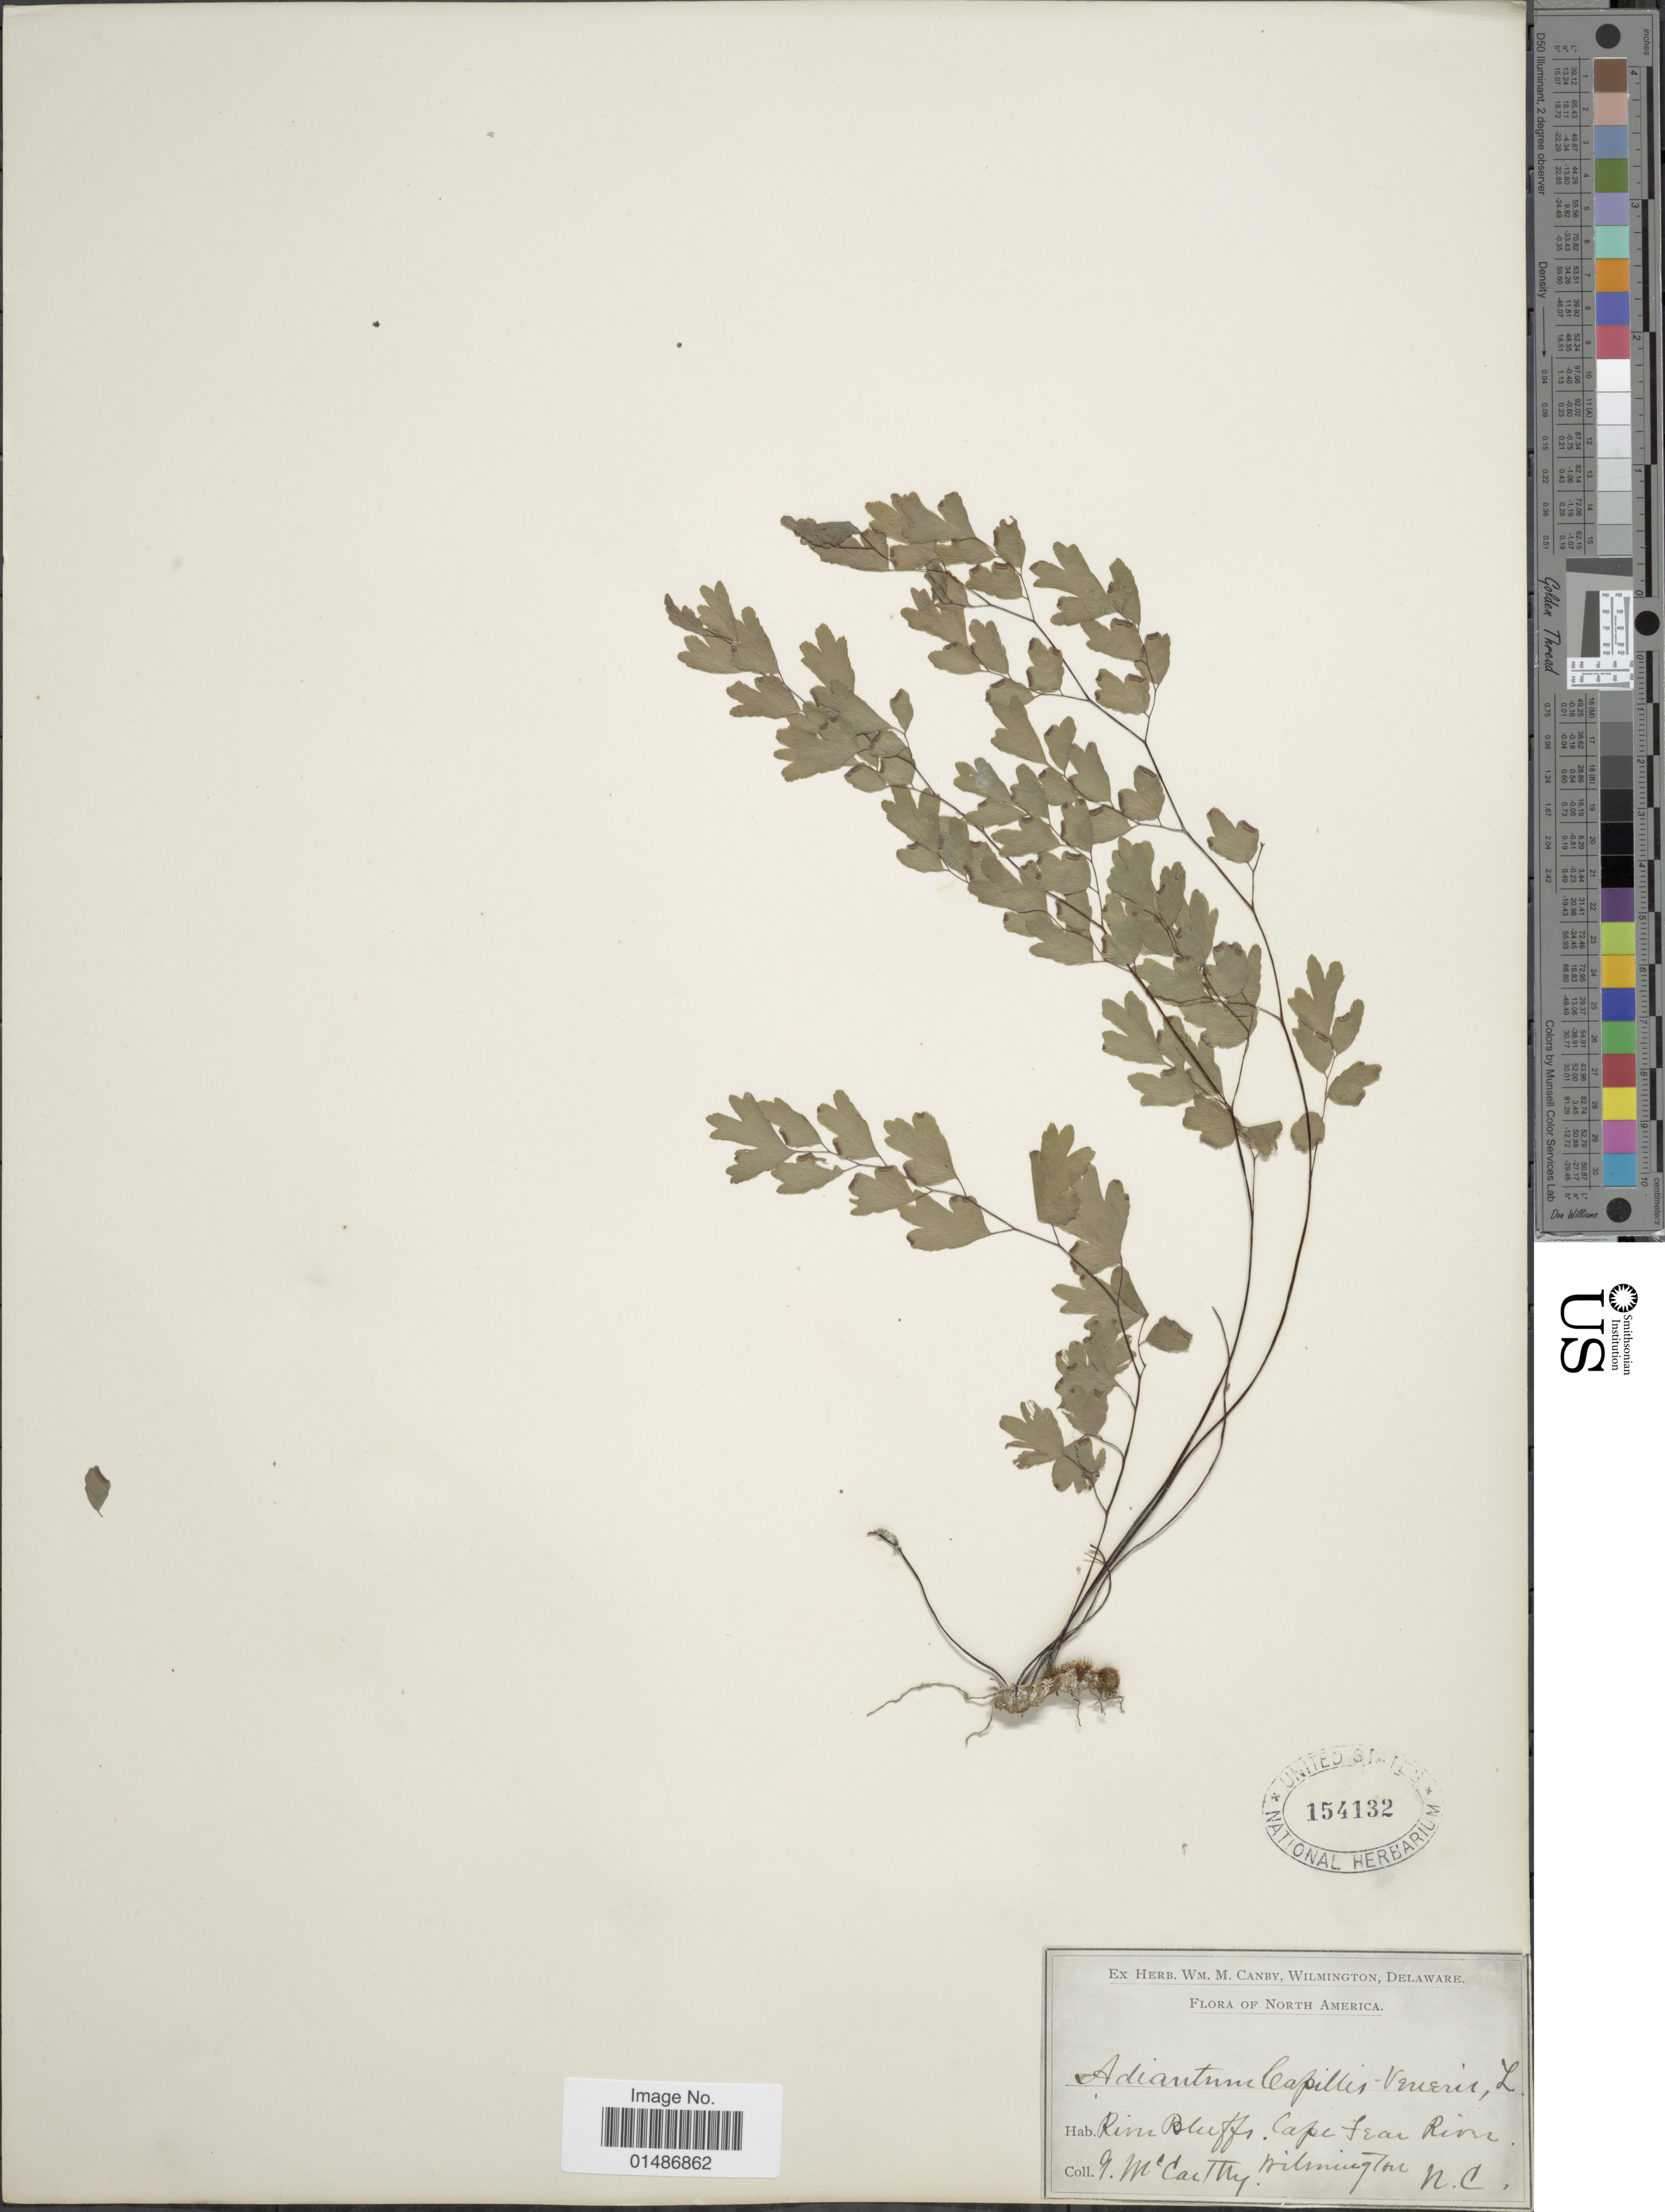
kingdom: Plantae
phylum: Tracheophyta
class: Polypodiopsida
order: Polypodiales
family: Pteridaceae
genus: Adiantum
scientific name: Adiantum capillus-veneris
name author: L.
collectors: G. M. McCarthy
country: United States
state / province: North Carolina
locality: River Bluffs. Cape Fear River. Wilmington.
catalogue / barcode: US 154132